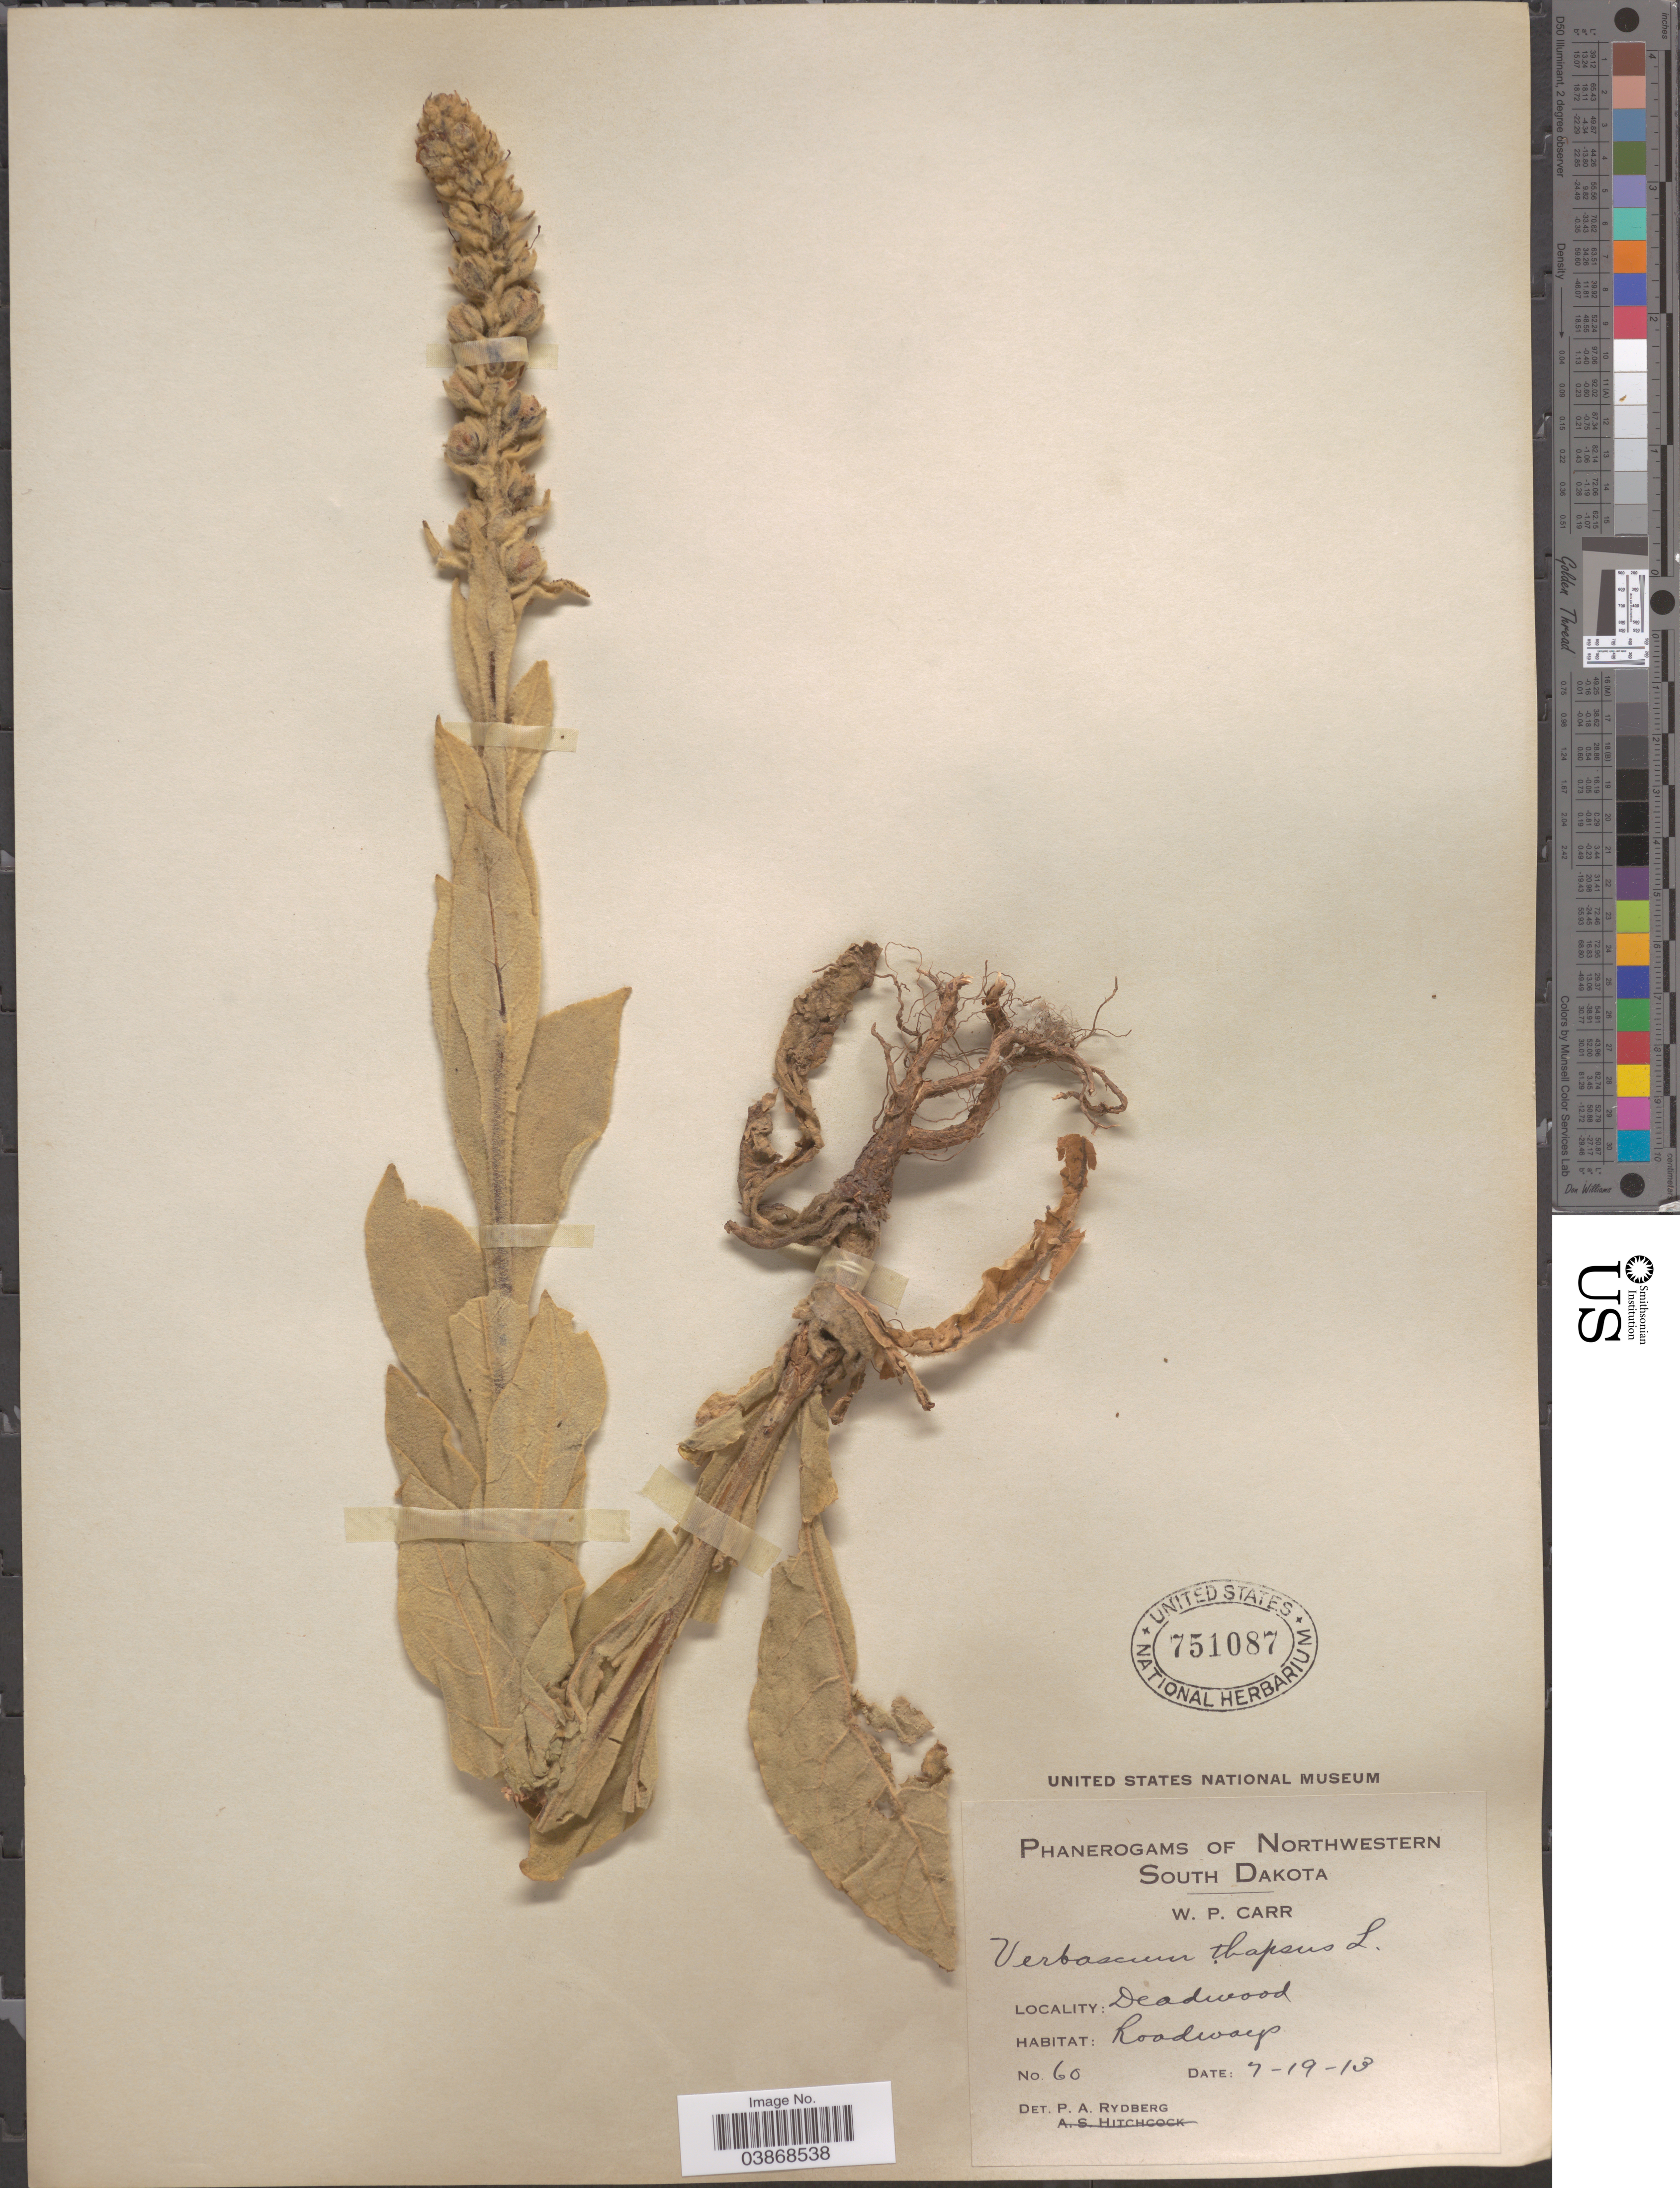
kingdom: Plantae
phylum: Tracheophyta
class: Magnoliopsida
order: Lamiales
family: Scrophulariaceae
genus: Verbascum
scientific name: Verbascum thapsus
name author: L.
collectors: W. Carr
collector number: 60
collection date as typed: Transcribed d/m/y: 19/7/13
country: United States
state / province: South Dakota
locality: Northwestern South Dakota. Deadwood.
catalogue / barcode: US 751087